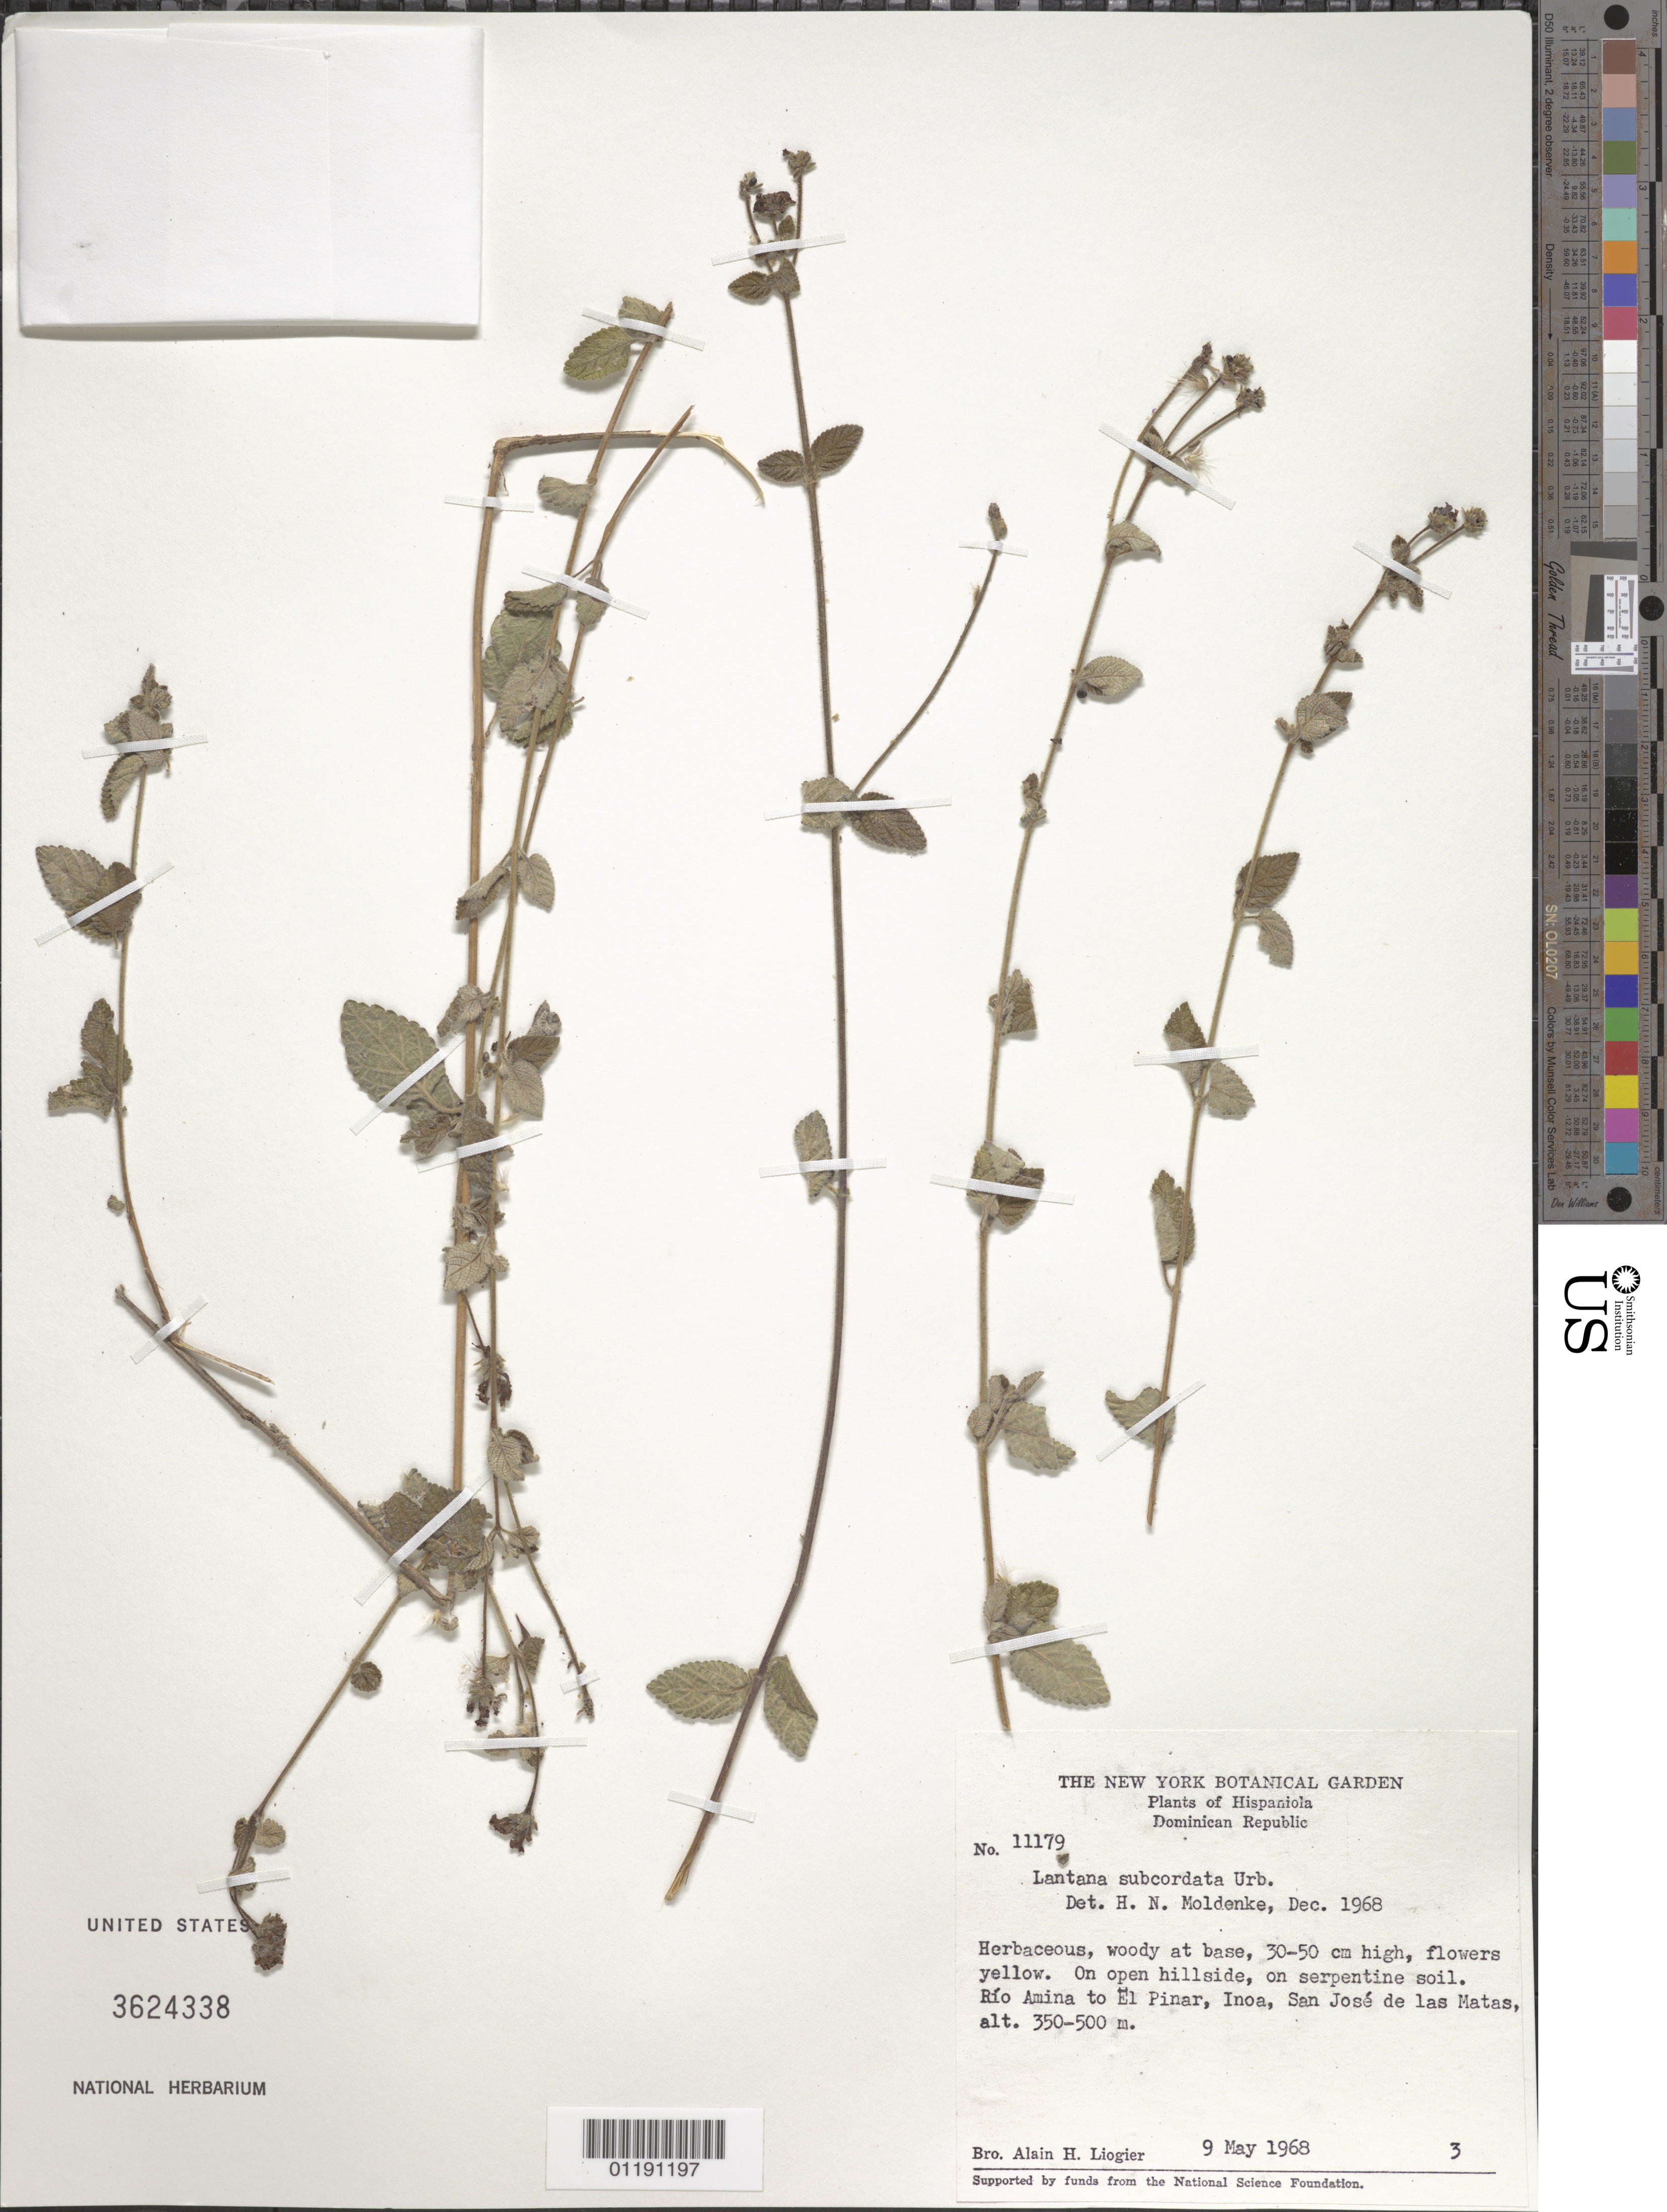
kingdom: Plantae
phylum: Tracheophyta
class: Magnoliopsida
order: Lamiales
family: Verbenaceae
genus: Lantana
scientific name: Lantana subcordata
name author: Urb.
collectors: A. H. Liogier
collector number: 11179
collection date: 1968-05-09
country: Dominican Republic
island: Hispaniola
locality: On open hillside. Río Amina to El Pinar, Inoa, San José de las Matas.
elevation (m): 350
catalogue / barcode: US 3624338